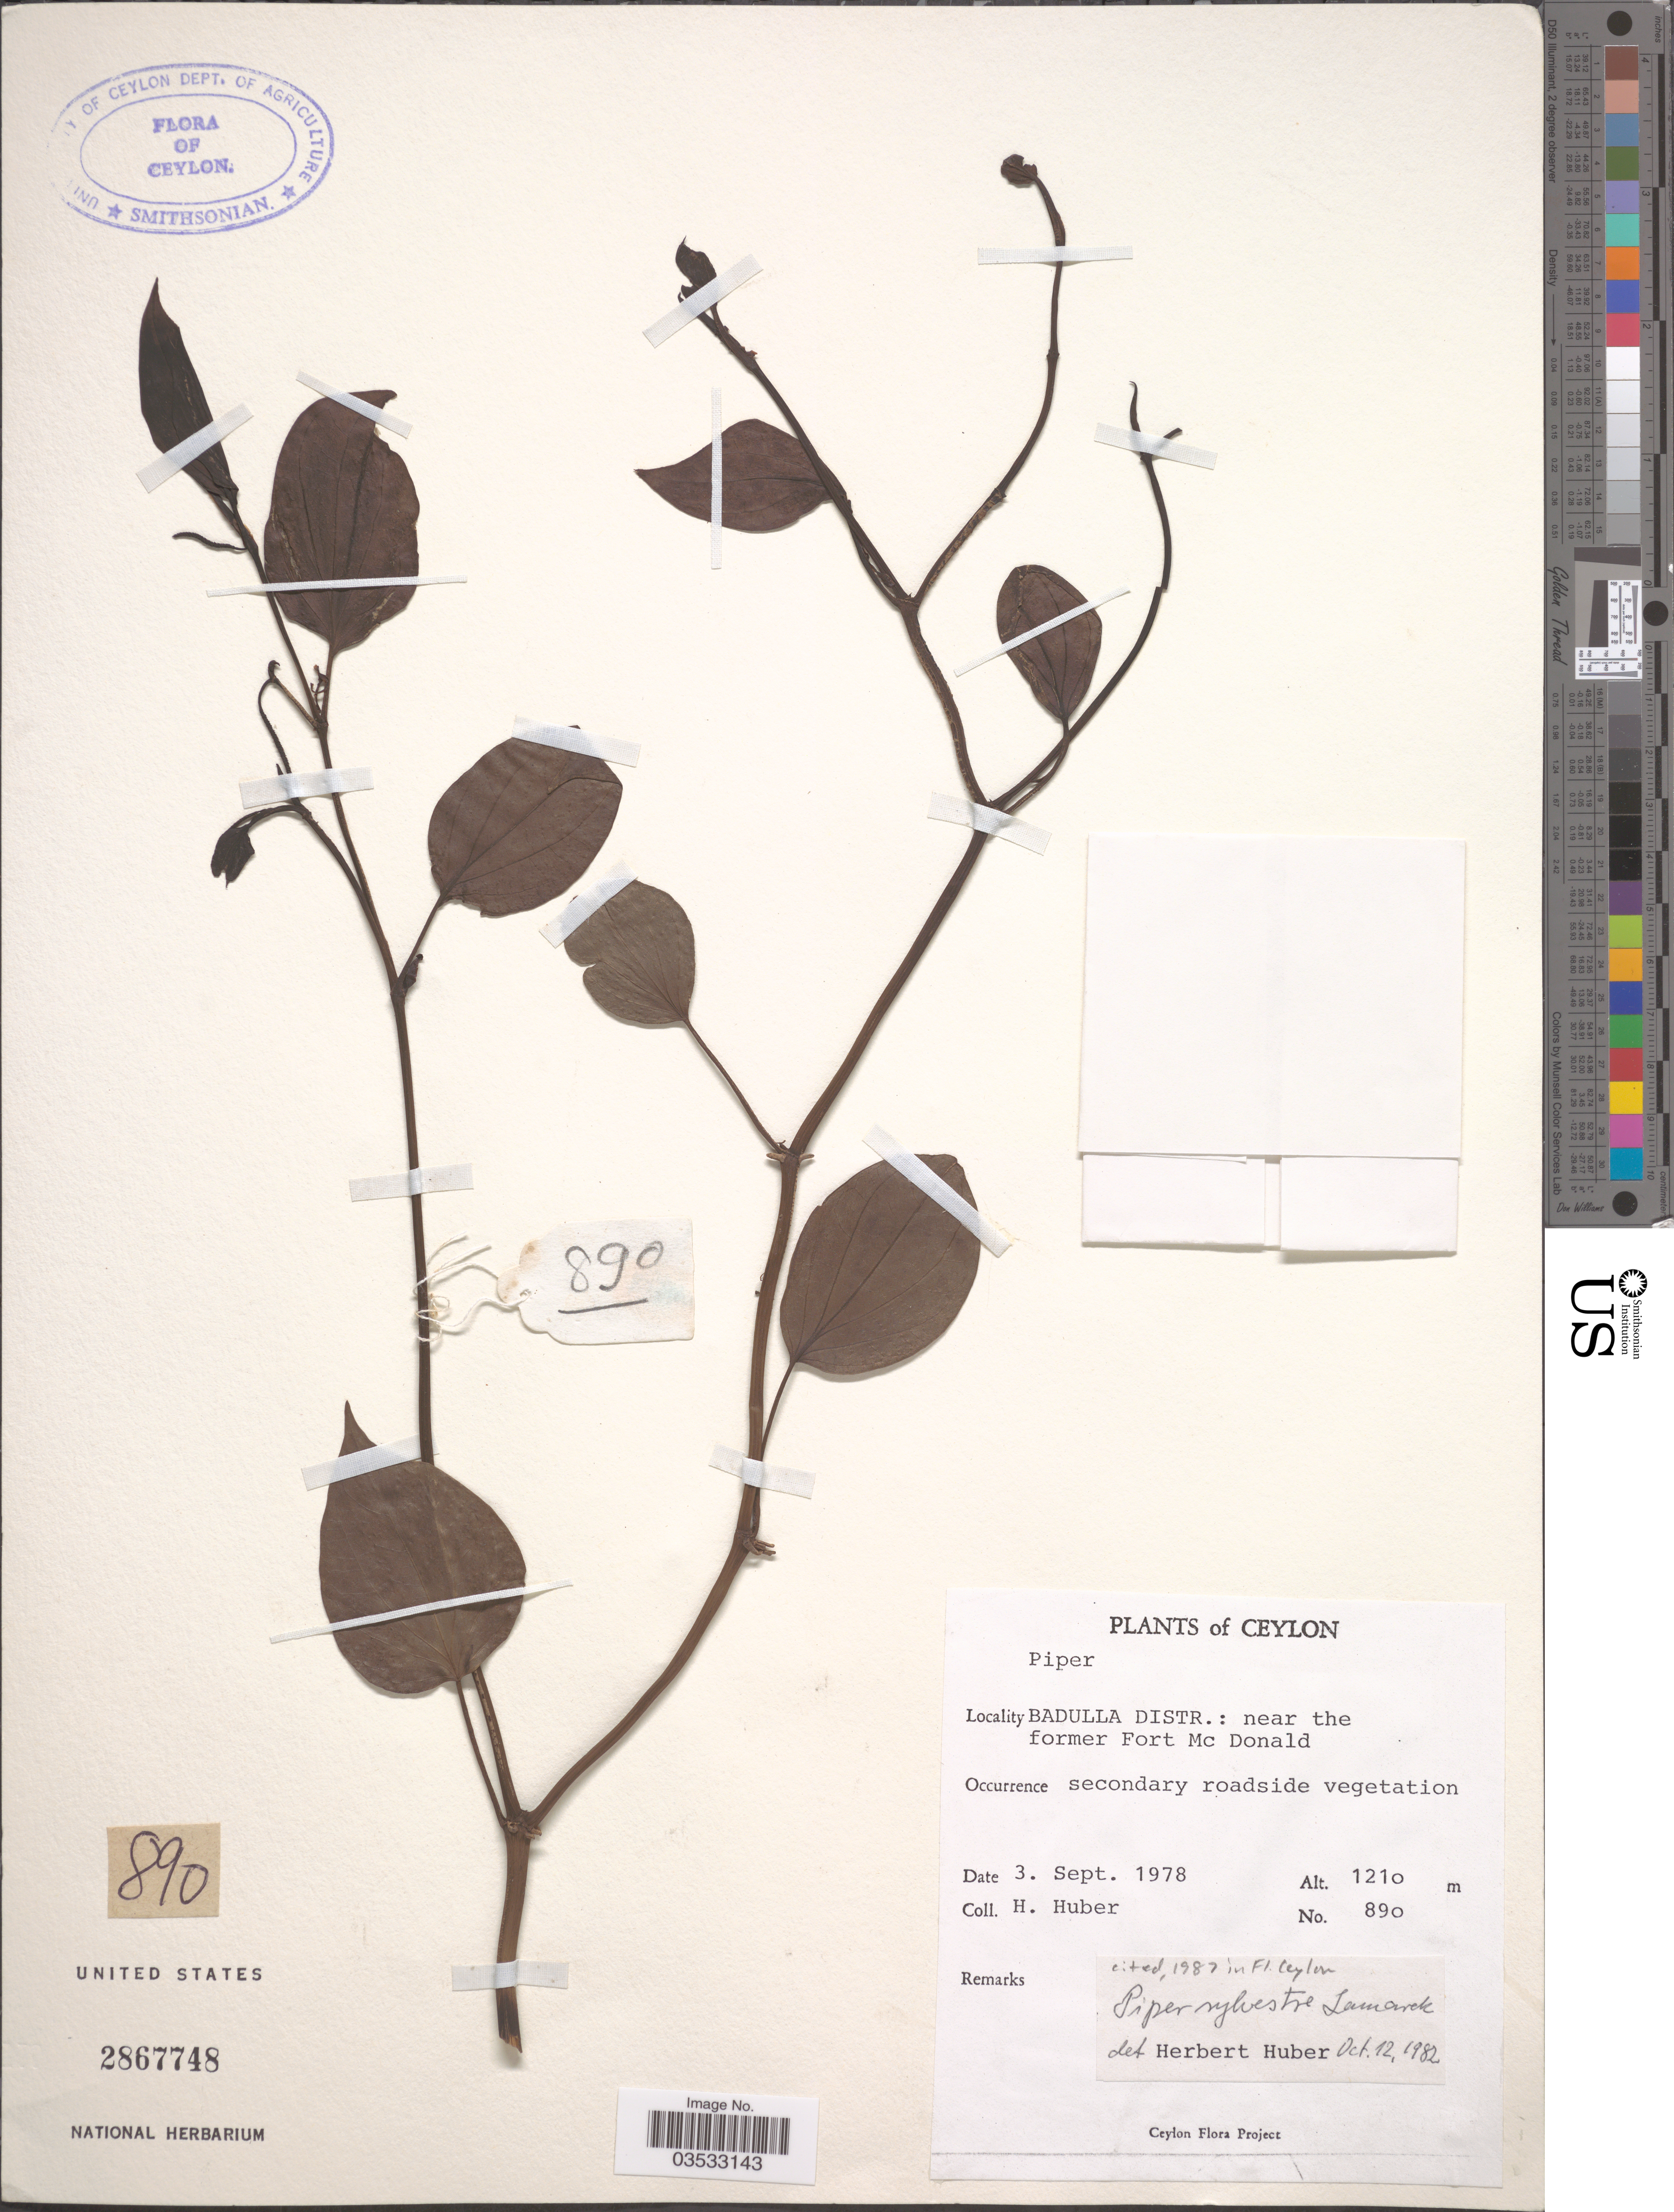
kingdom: Plantae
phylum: Tracheophyta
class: Magnoliopsida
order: Piperales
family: Piperaceae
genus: Piper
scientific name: Piper sylvestre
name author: Lour.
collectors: H. Huber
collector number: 890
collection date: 1978-09-03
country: Sri Lanka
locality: Ceylon. Badulla Distr.: near the former Fort Mc Donald.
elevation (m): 1210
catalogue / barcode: US 2867748